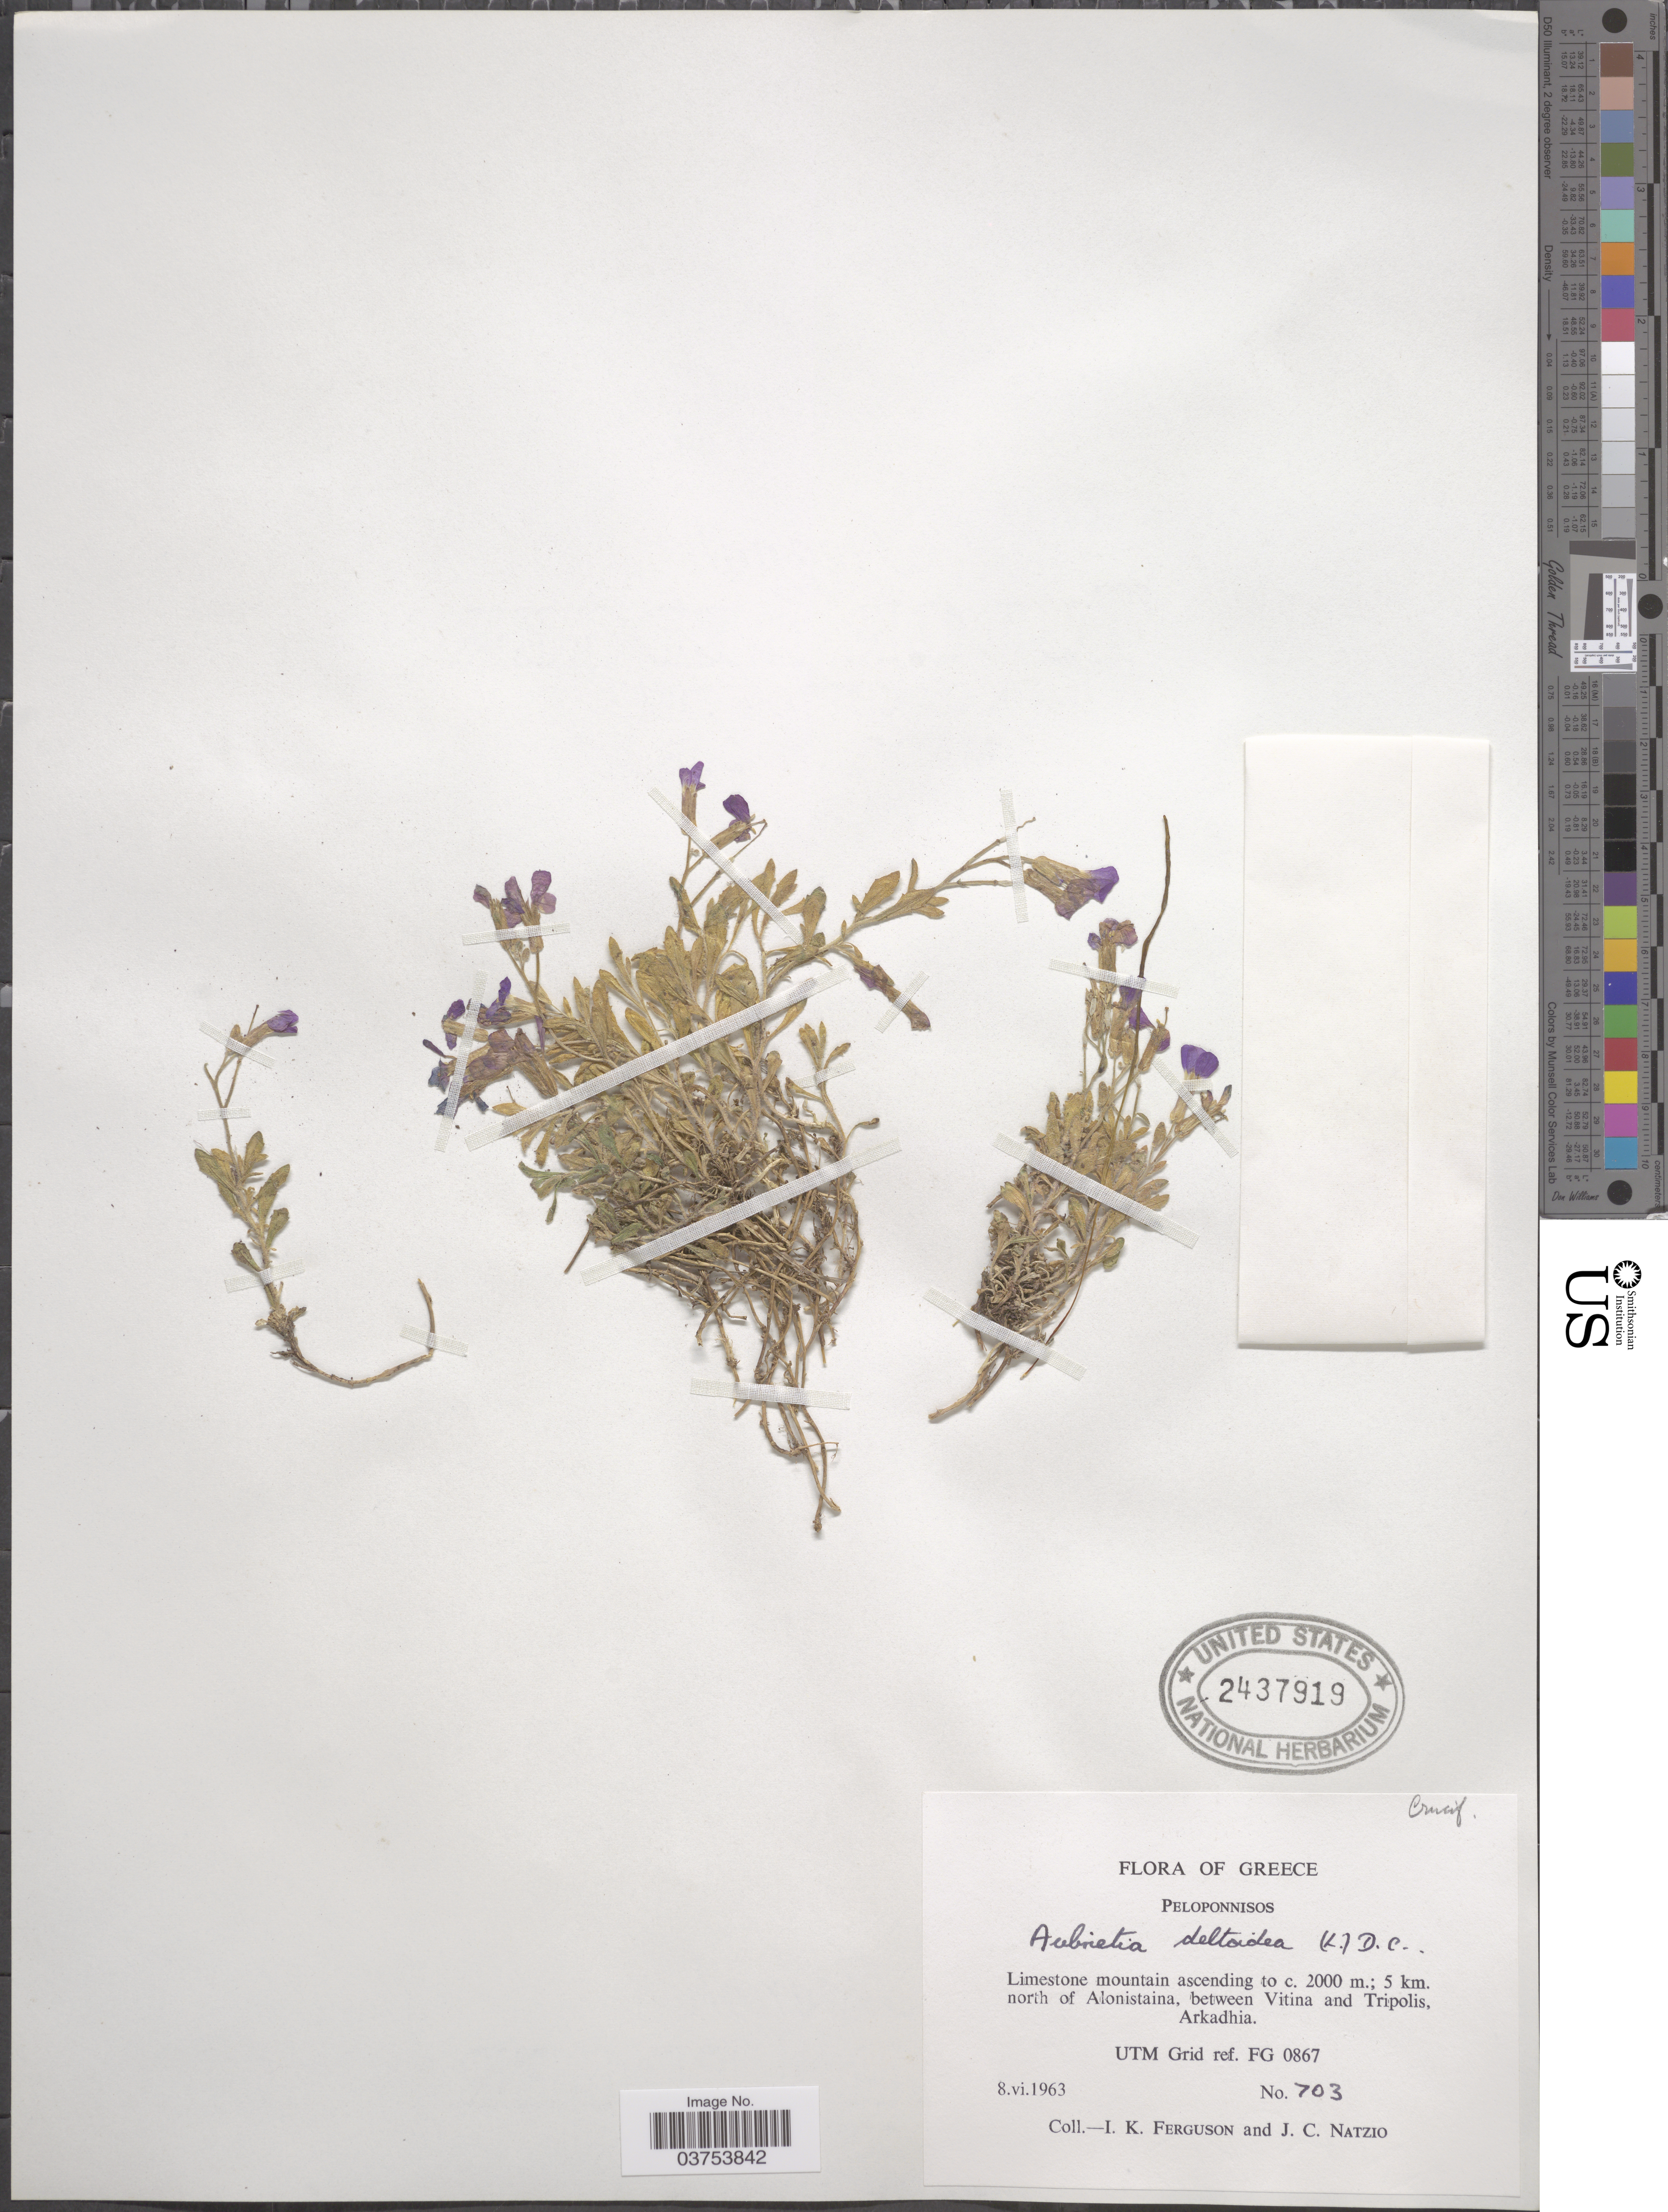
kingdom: Plantae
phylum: Tracheophyta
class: Magnoliopsida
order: Brassicales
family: Brassicaceae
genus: Aubrieta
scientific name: Aubrieta deltoidea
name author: (L.) DC.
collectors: I. K. Ferguson & J. Natzio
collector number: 703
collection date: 1963-06-08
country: Greece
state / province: Peloponnese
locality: Peloponnisos. 5 km. north of Alonistaina, between Vitina and Tripolis, Arkadhia. UTM Grid ref. FG 0867.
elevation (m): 2000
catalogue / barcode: US 2437919